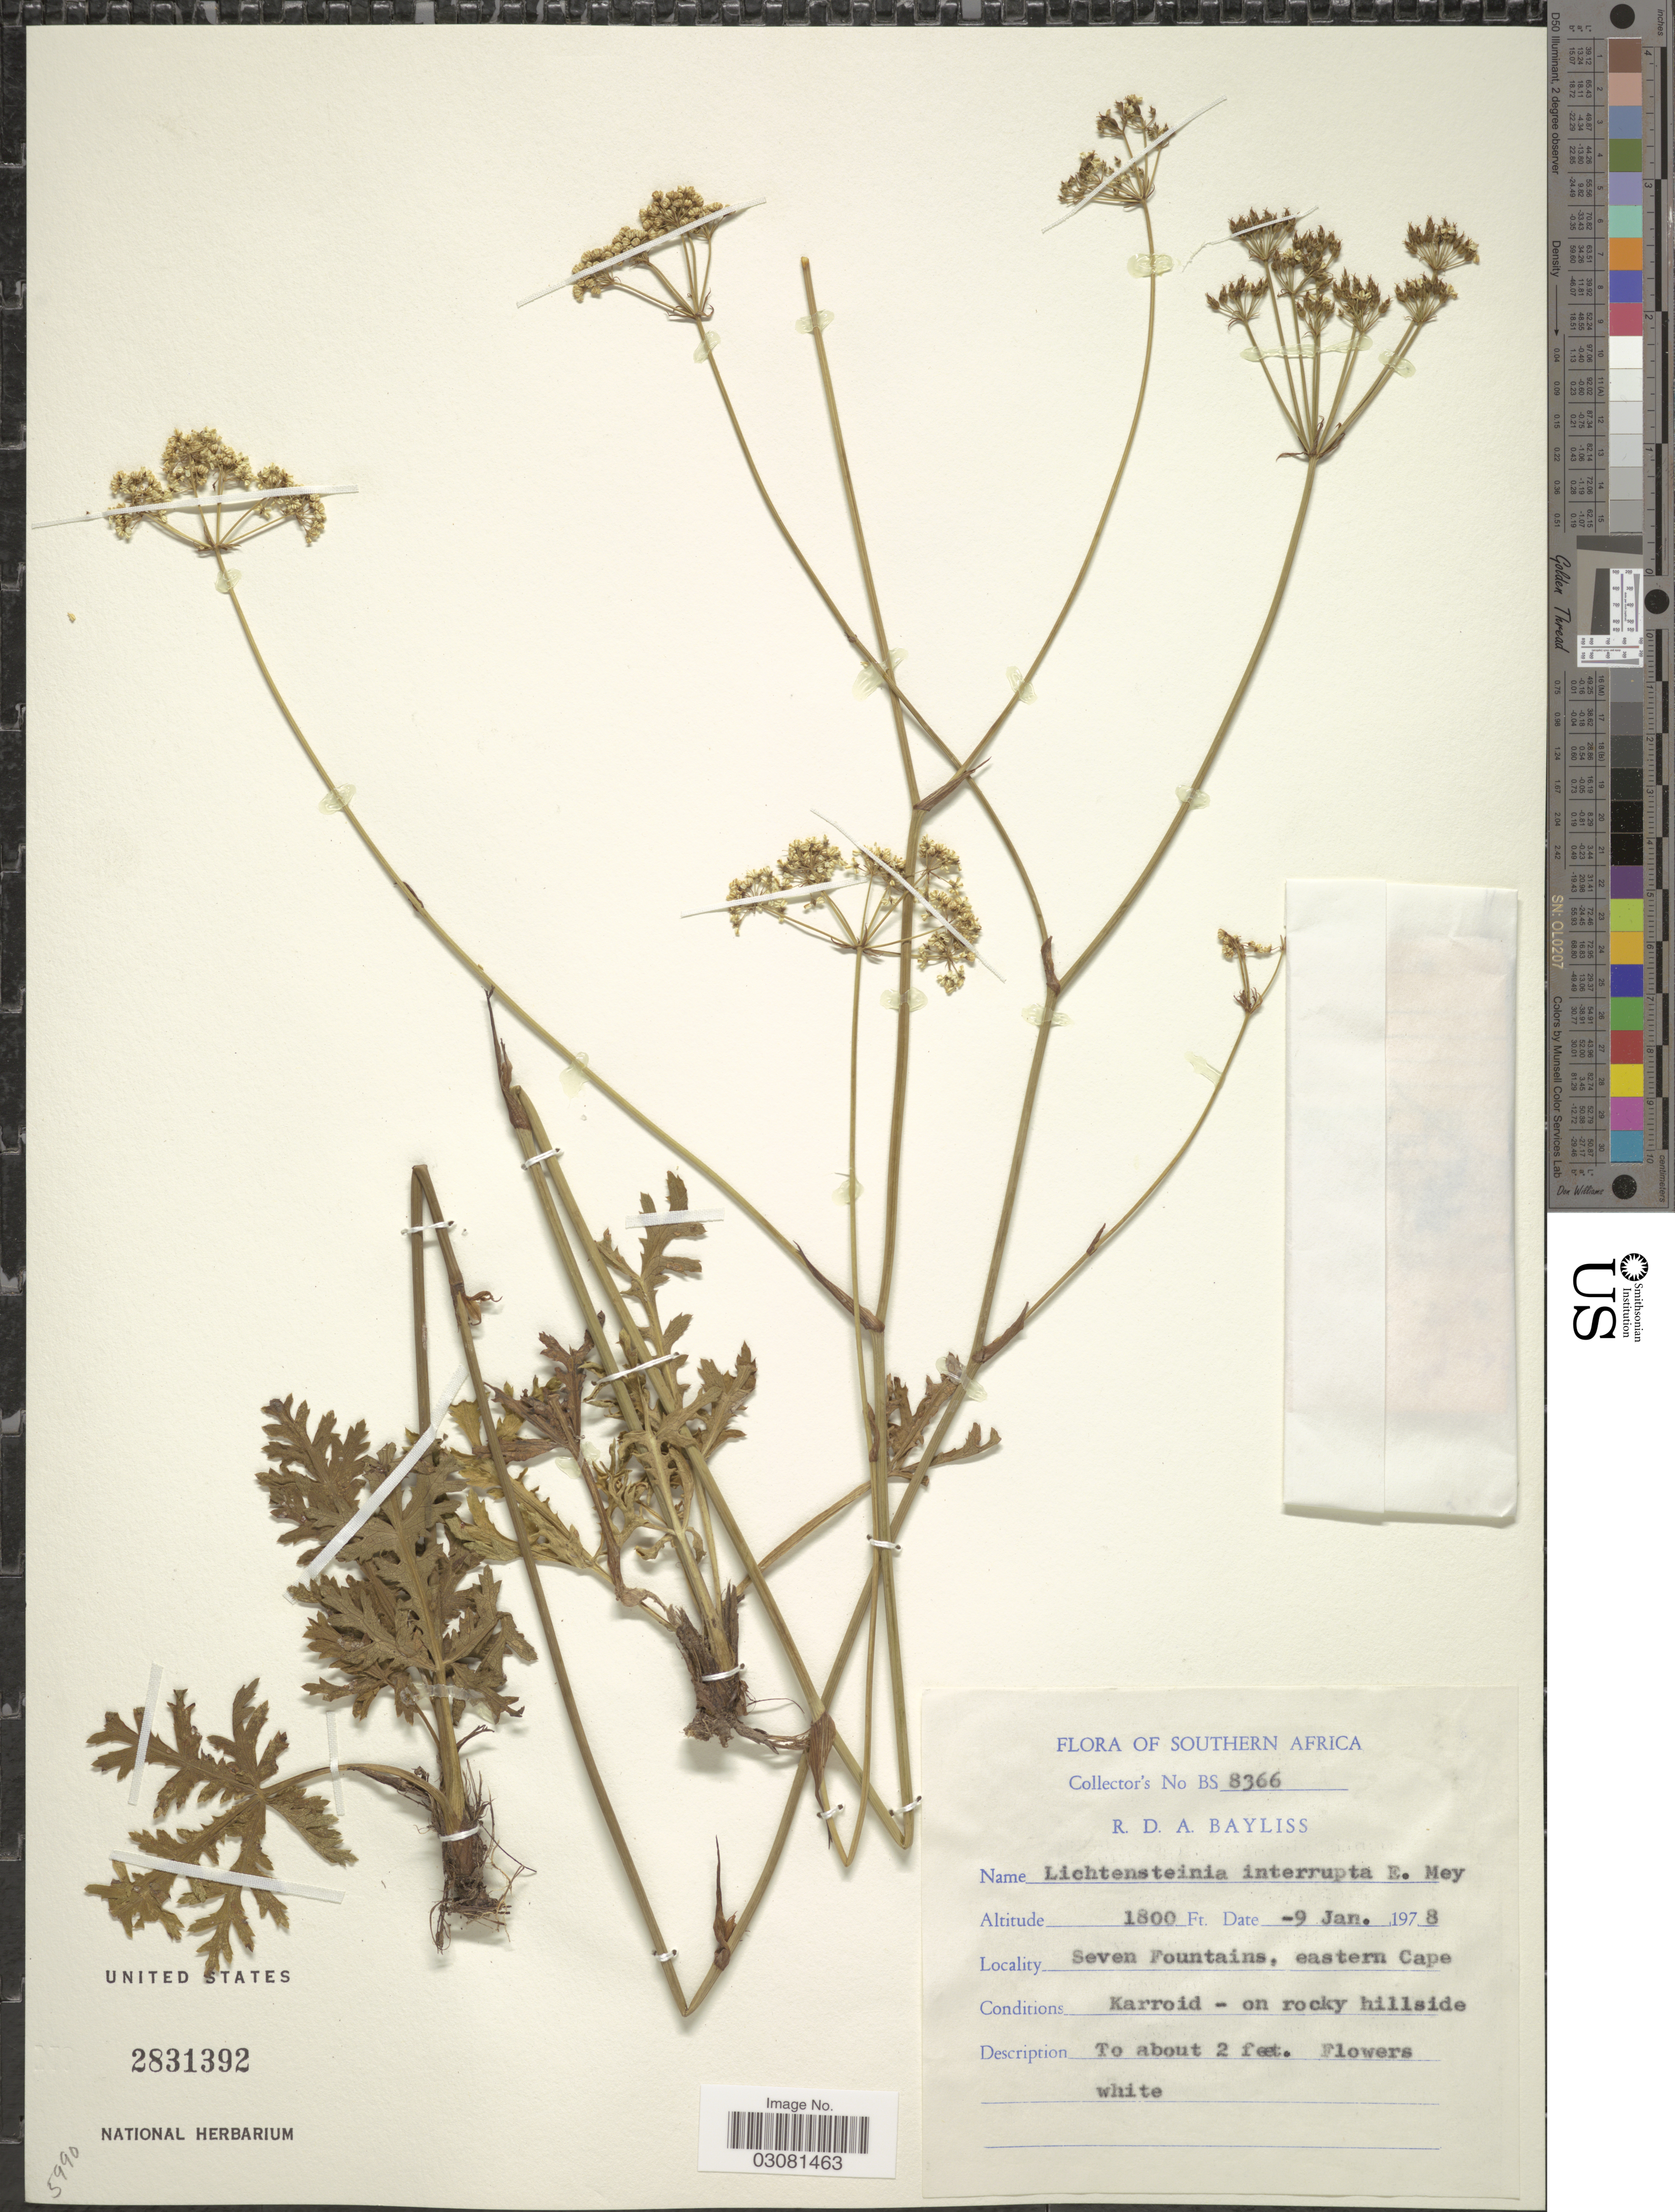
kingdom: Plantae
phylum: Tracheophyta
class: Magnoliopsida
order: Apiales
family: Apiaceae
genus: Lichtensteinia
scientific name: Lichtensteinia interrupta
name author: E. Mey.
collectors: R. Bayliss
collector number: BS8366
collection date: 1978-01-09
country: South Africa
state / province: Eastern Cape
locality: Southern Africa, Seven Fountains, eastern Cape.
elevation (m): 549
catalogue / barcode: US 2831392